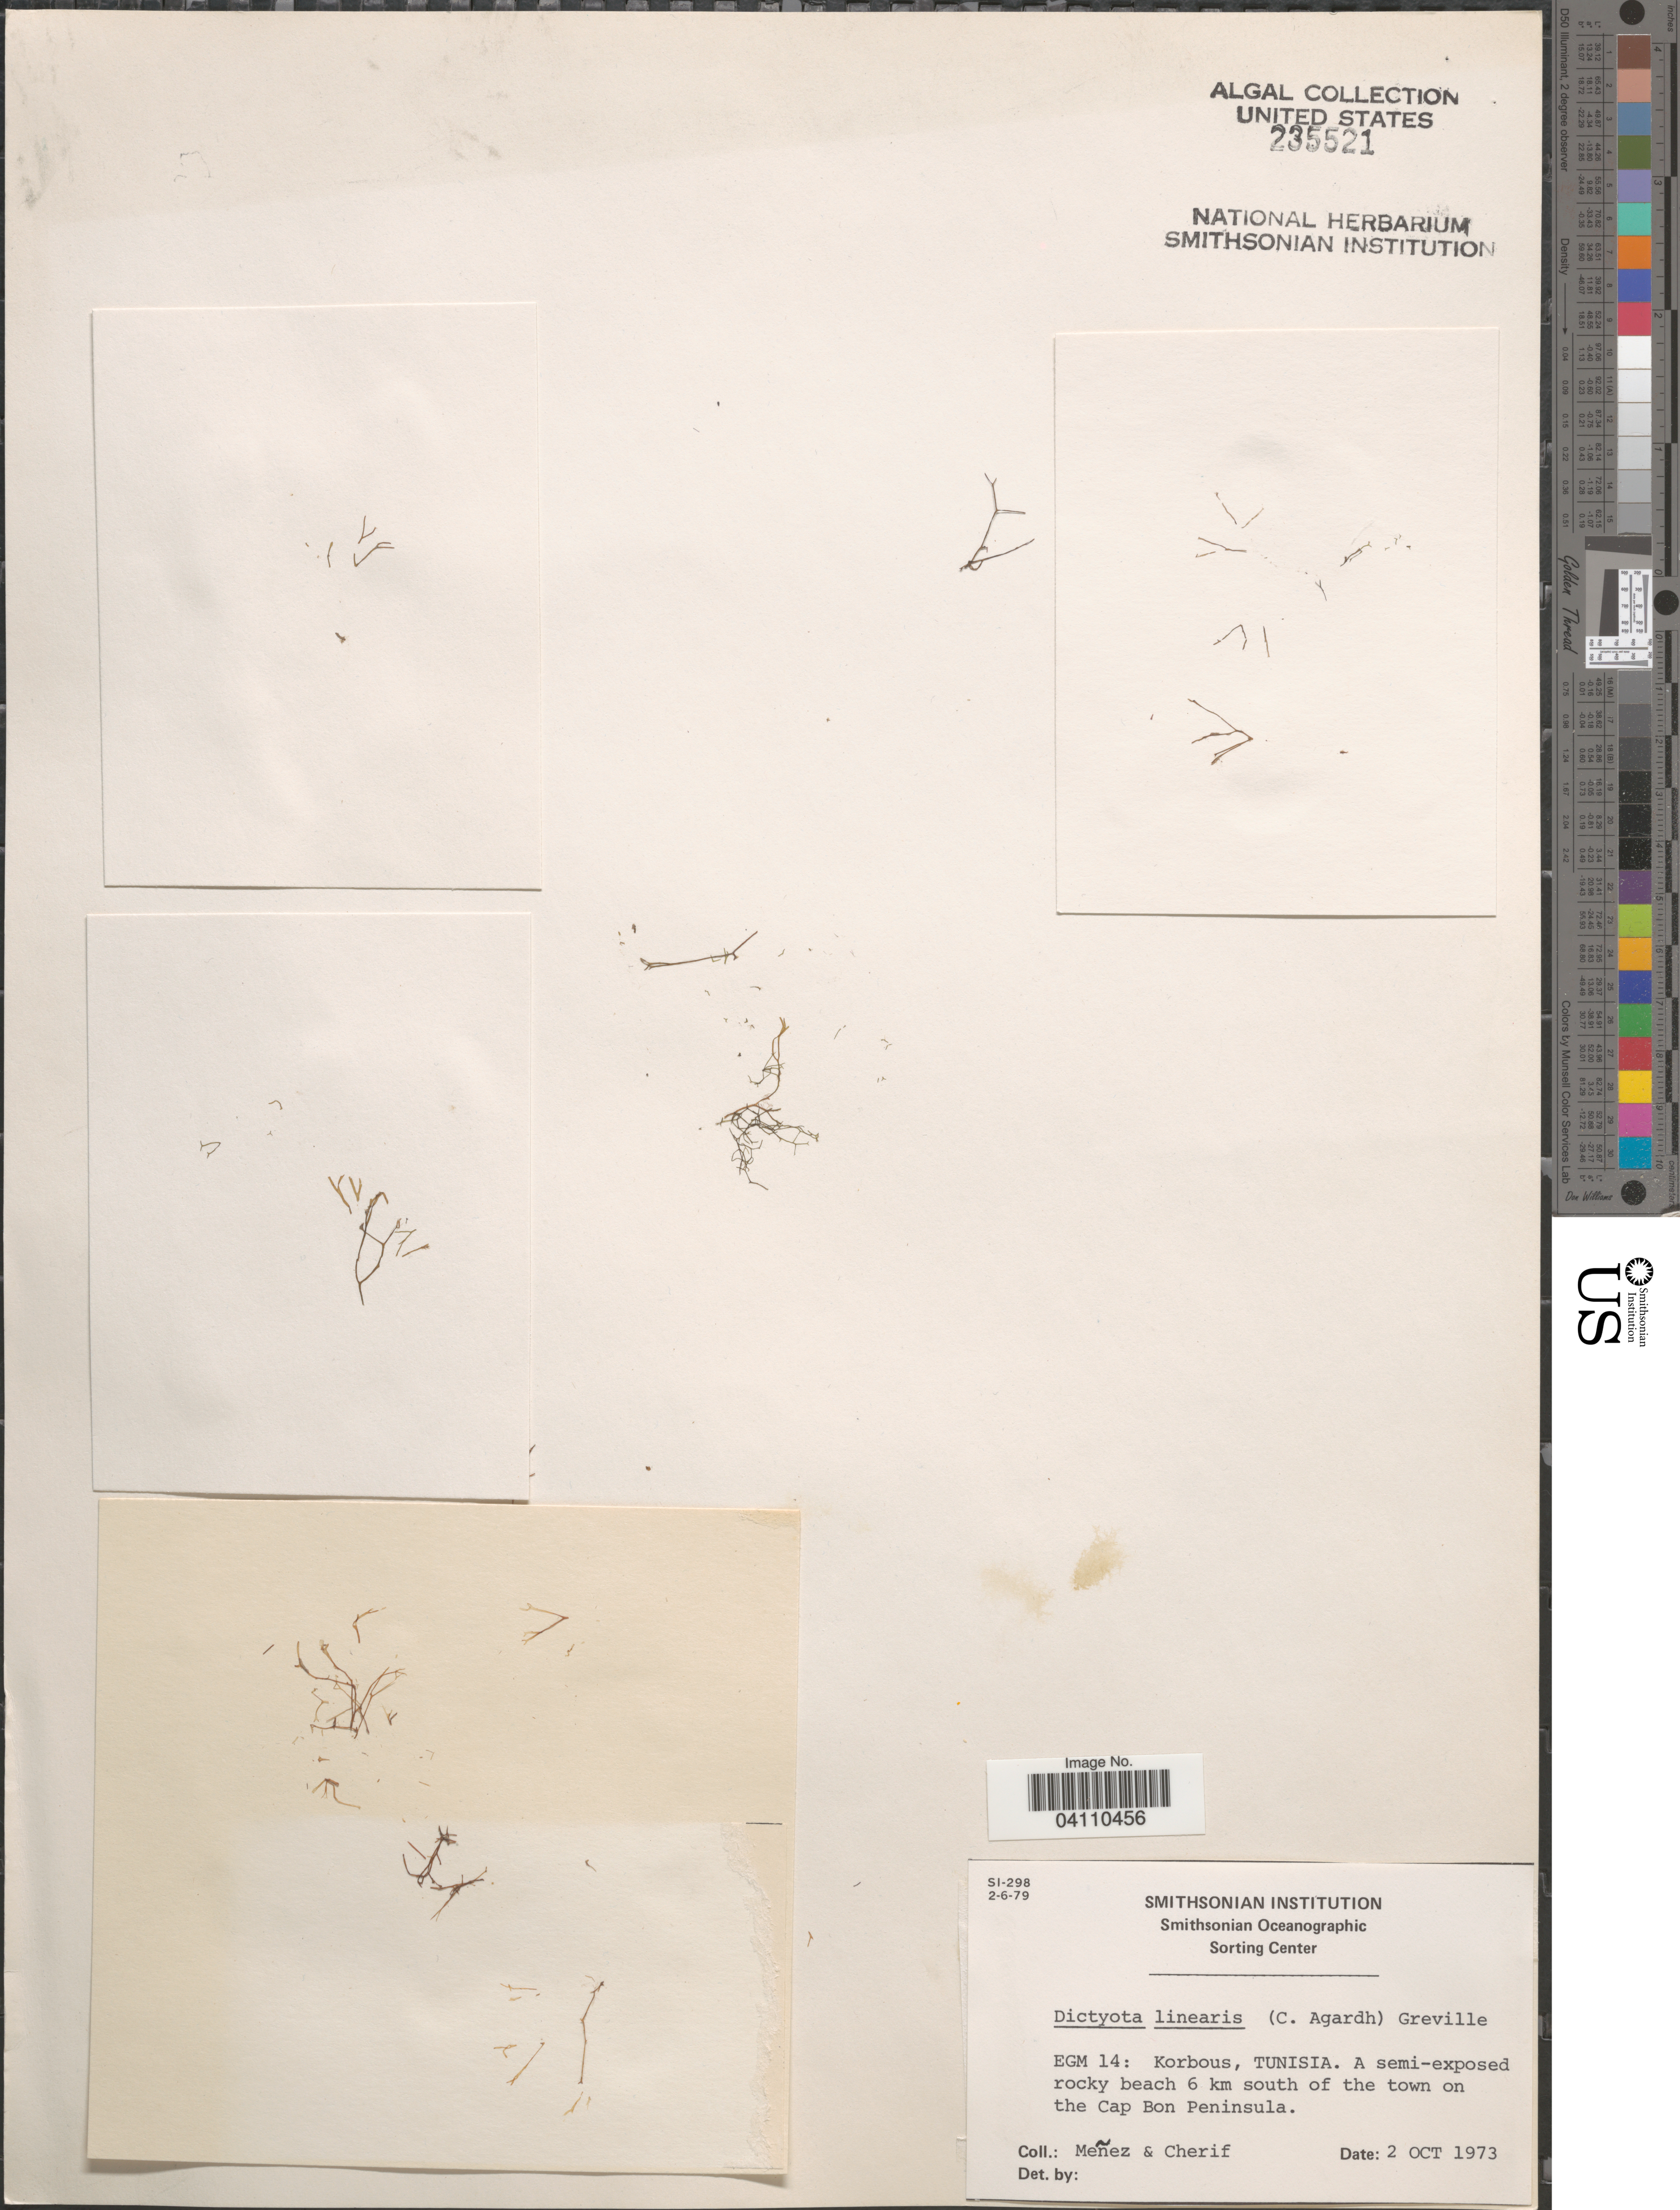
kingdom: Chromista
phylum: Ochrophyta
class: Phaeophyceae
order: Dictyotales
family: Dictyotaceae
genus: Dictyota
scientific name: Dictyota linearis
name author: (C. Agardh) Grev.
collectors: Menez & -. Cherif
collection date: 1973-10-02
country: Tunisia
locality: EGM 14: Korbous, Tunisia. A semi-exposed rocky beach 6 km south of the town on the Cap Bon Peninsula.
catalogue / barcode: US 235521